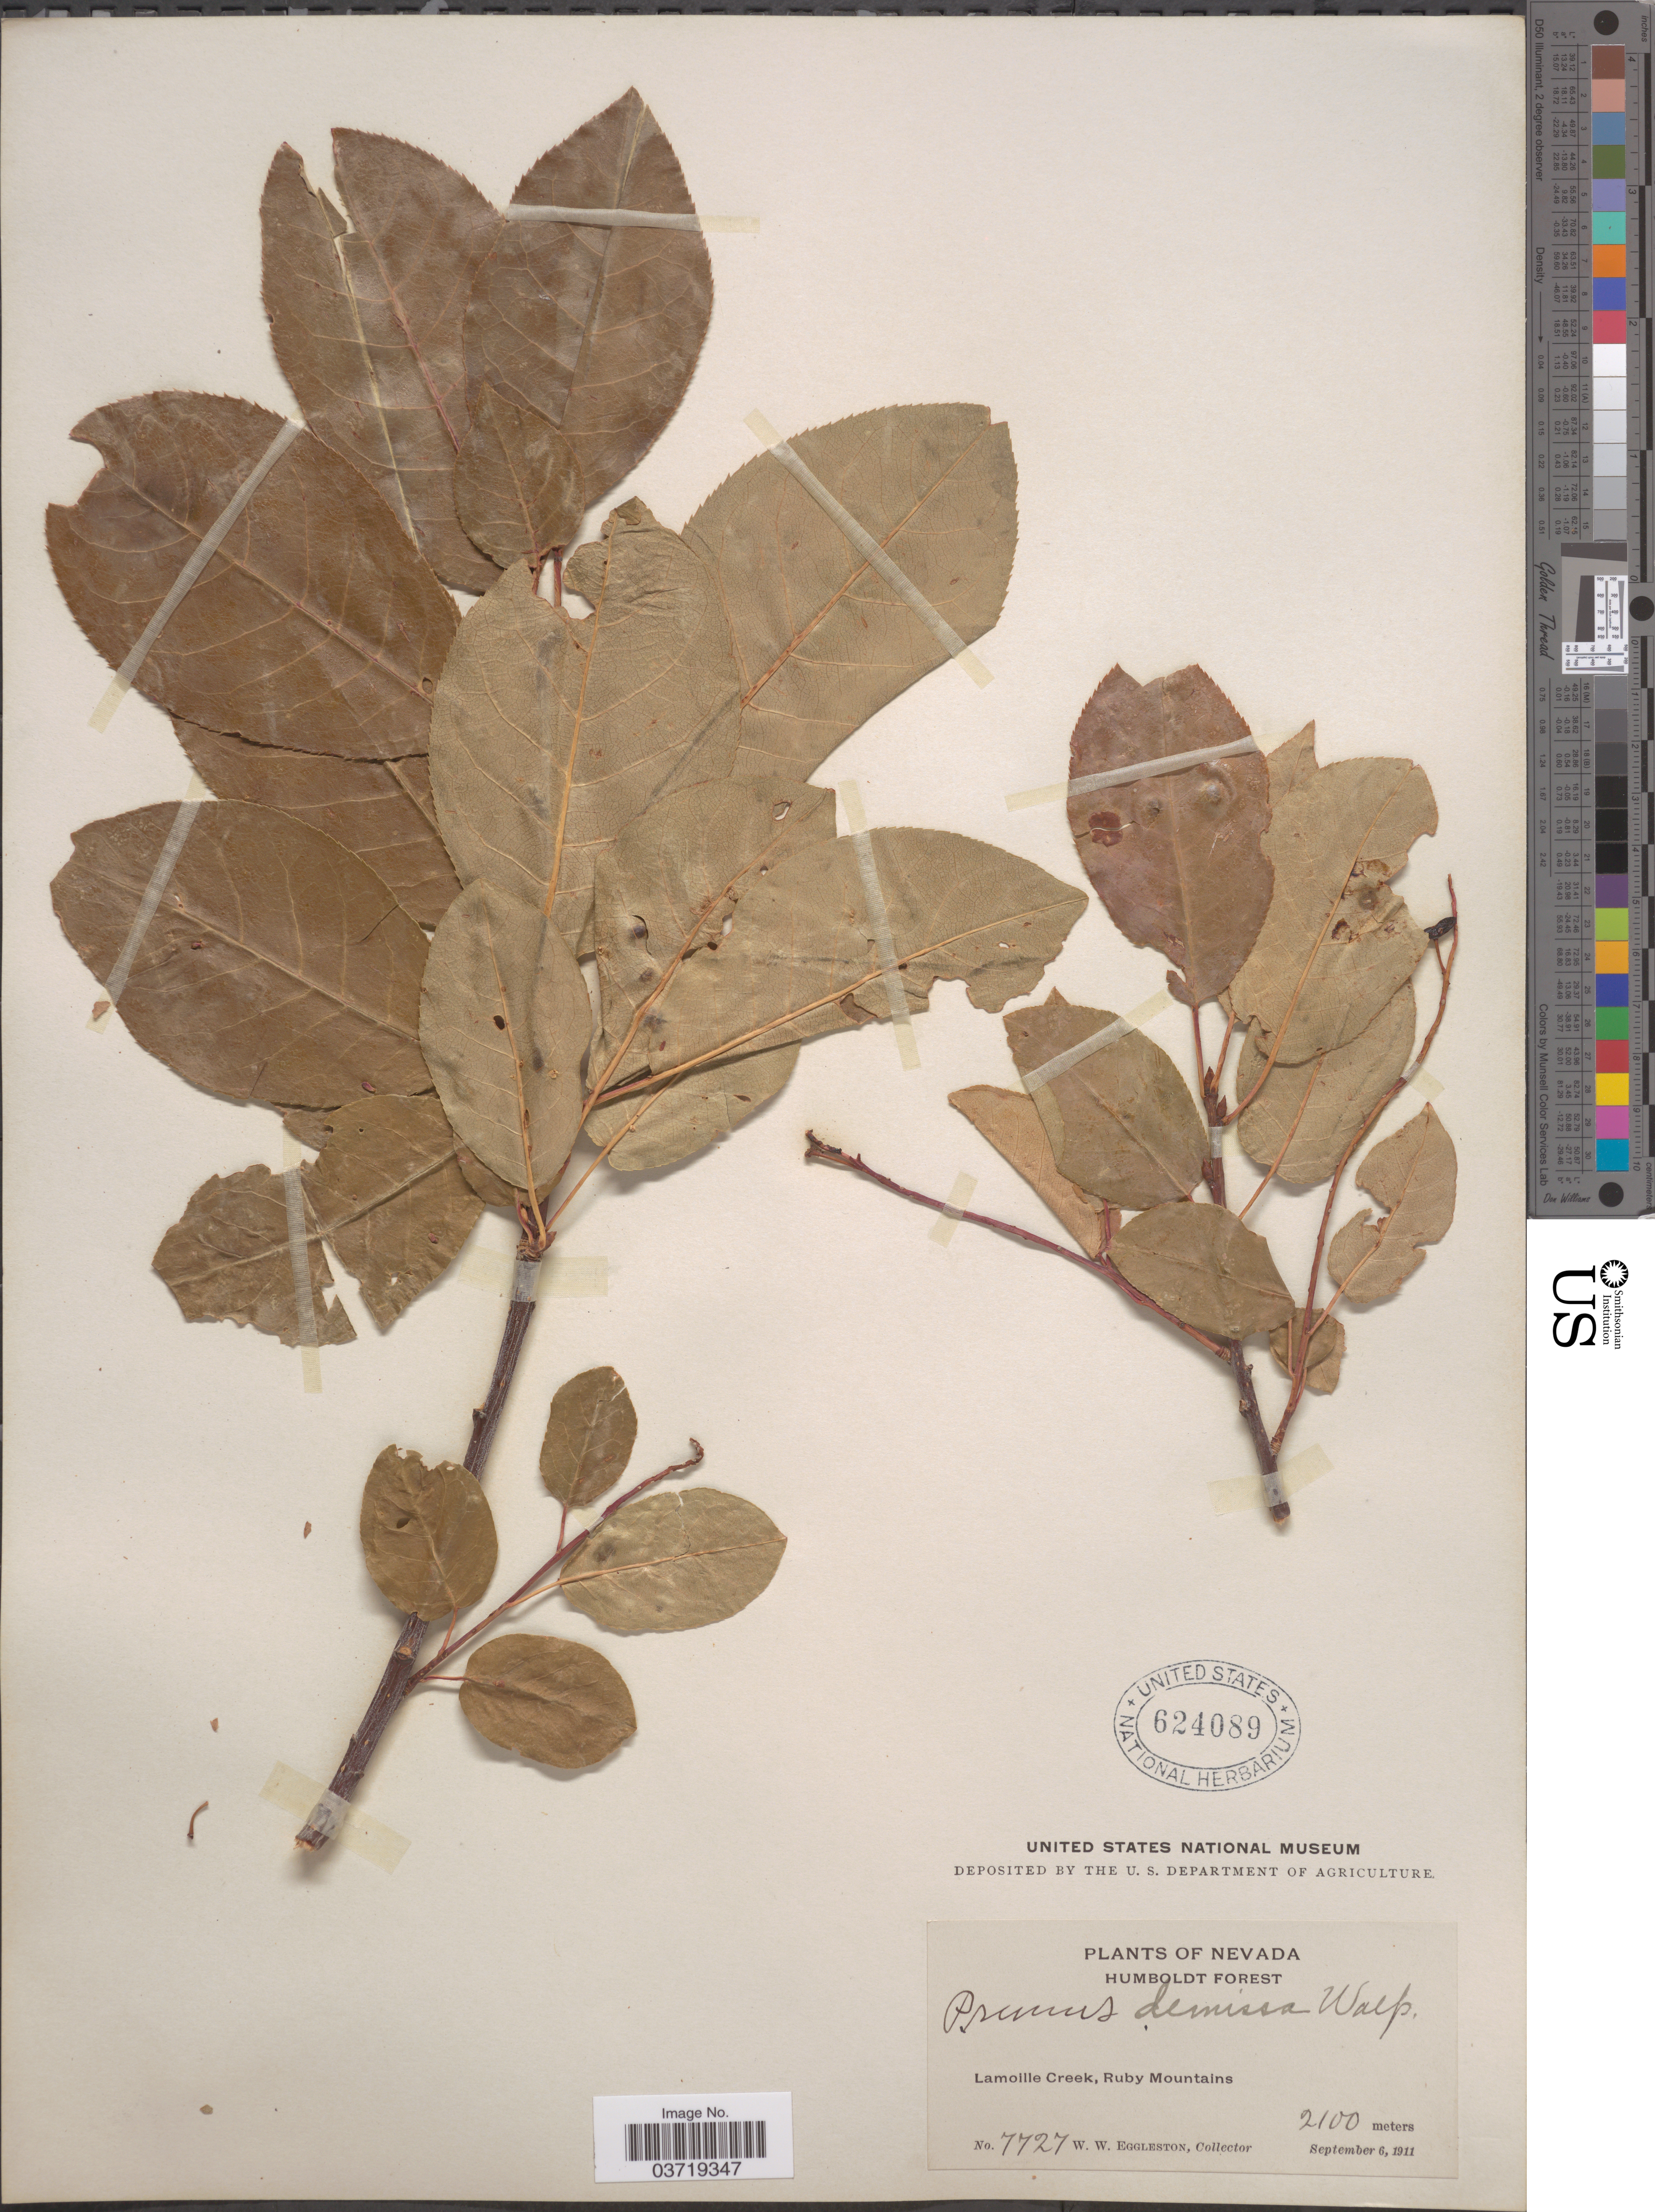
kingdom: Plantae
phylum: Tracheophyta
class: Magnoliopsida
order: Rosales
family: Rosaceae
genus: Prunus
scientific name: Prunus virginiana var. demissa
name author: (Nutt.) Torr.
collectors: W. W. Eggleston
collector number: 7727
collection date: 1911-09-06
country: United States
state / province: Nevada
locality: Humboldt Forest. Lamoille Creek, Ruby Mountains.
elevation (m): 2100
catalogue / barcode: US 624089